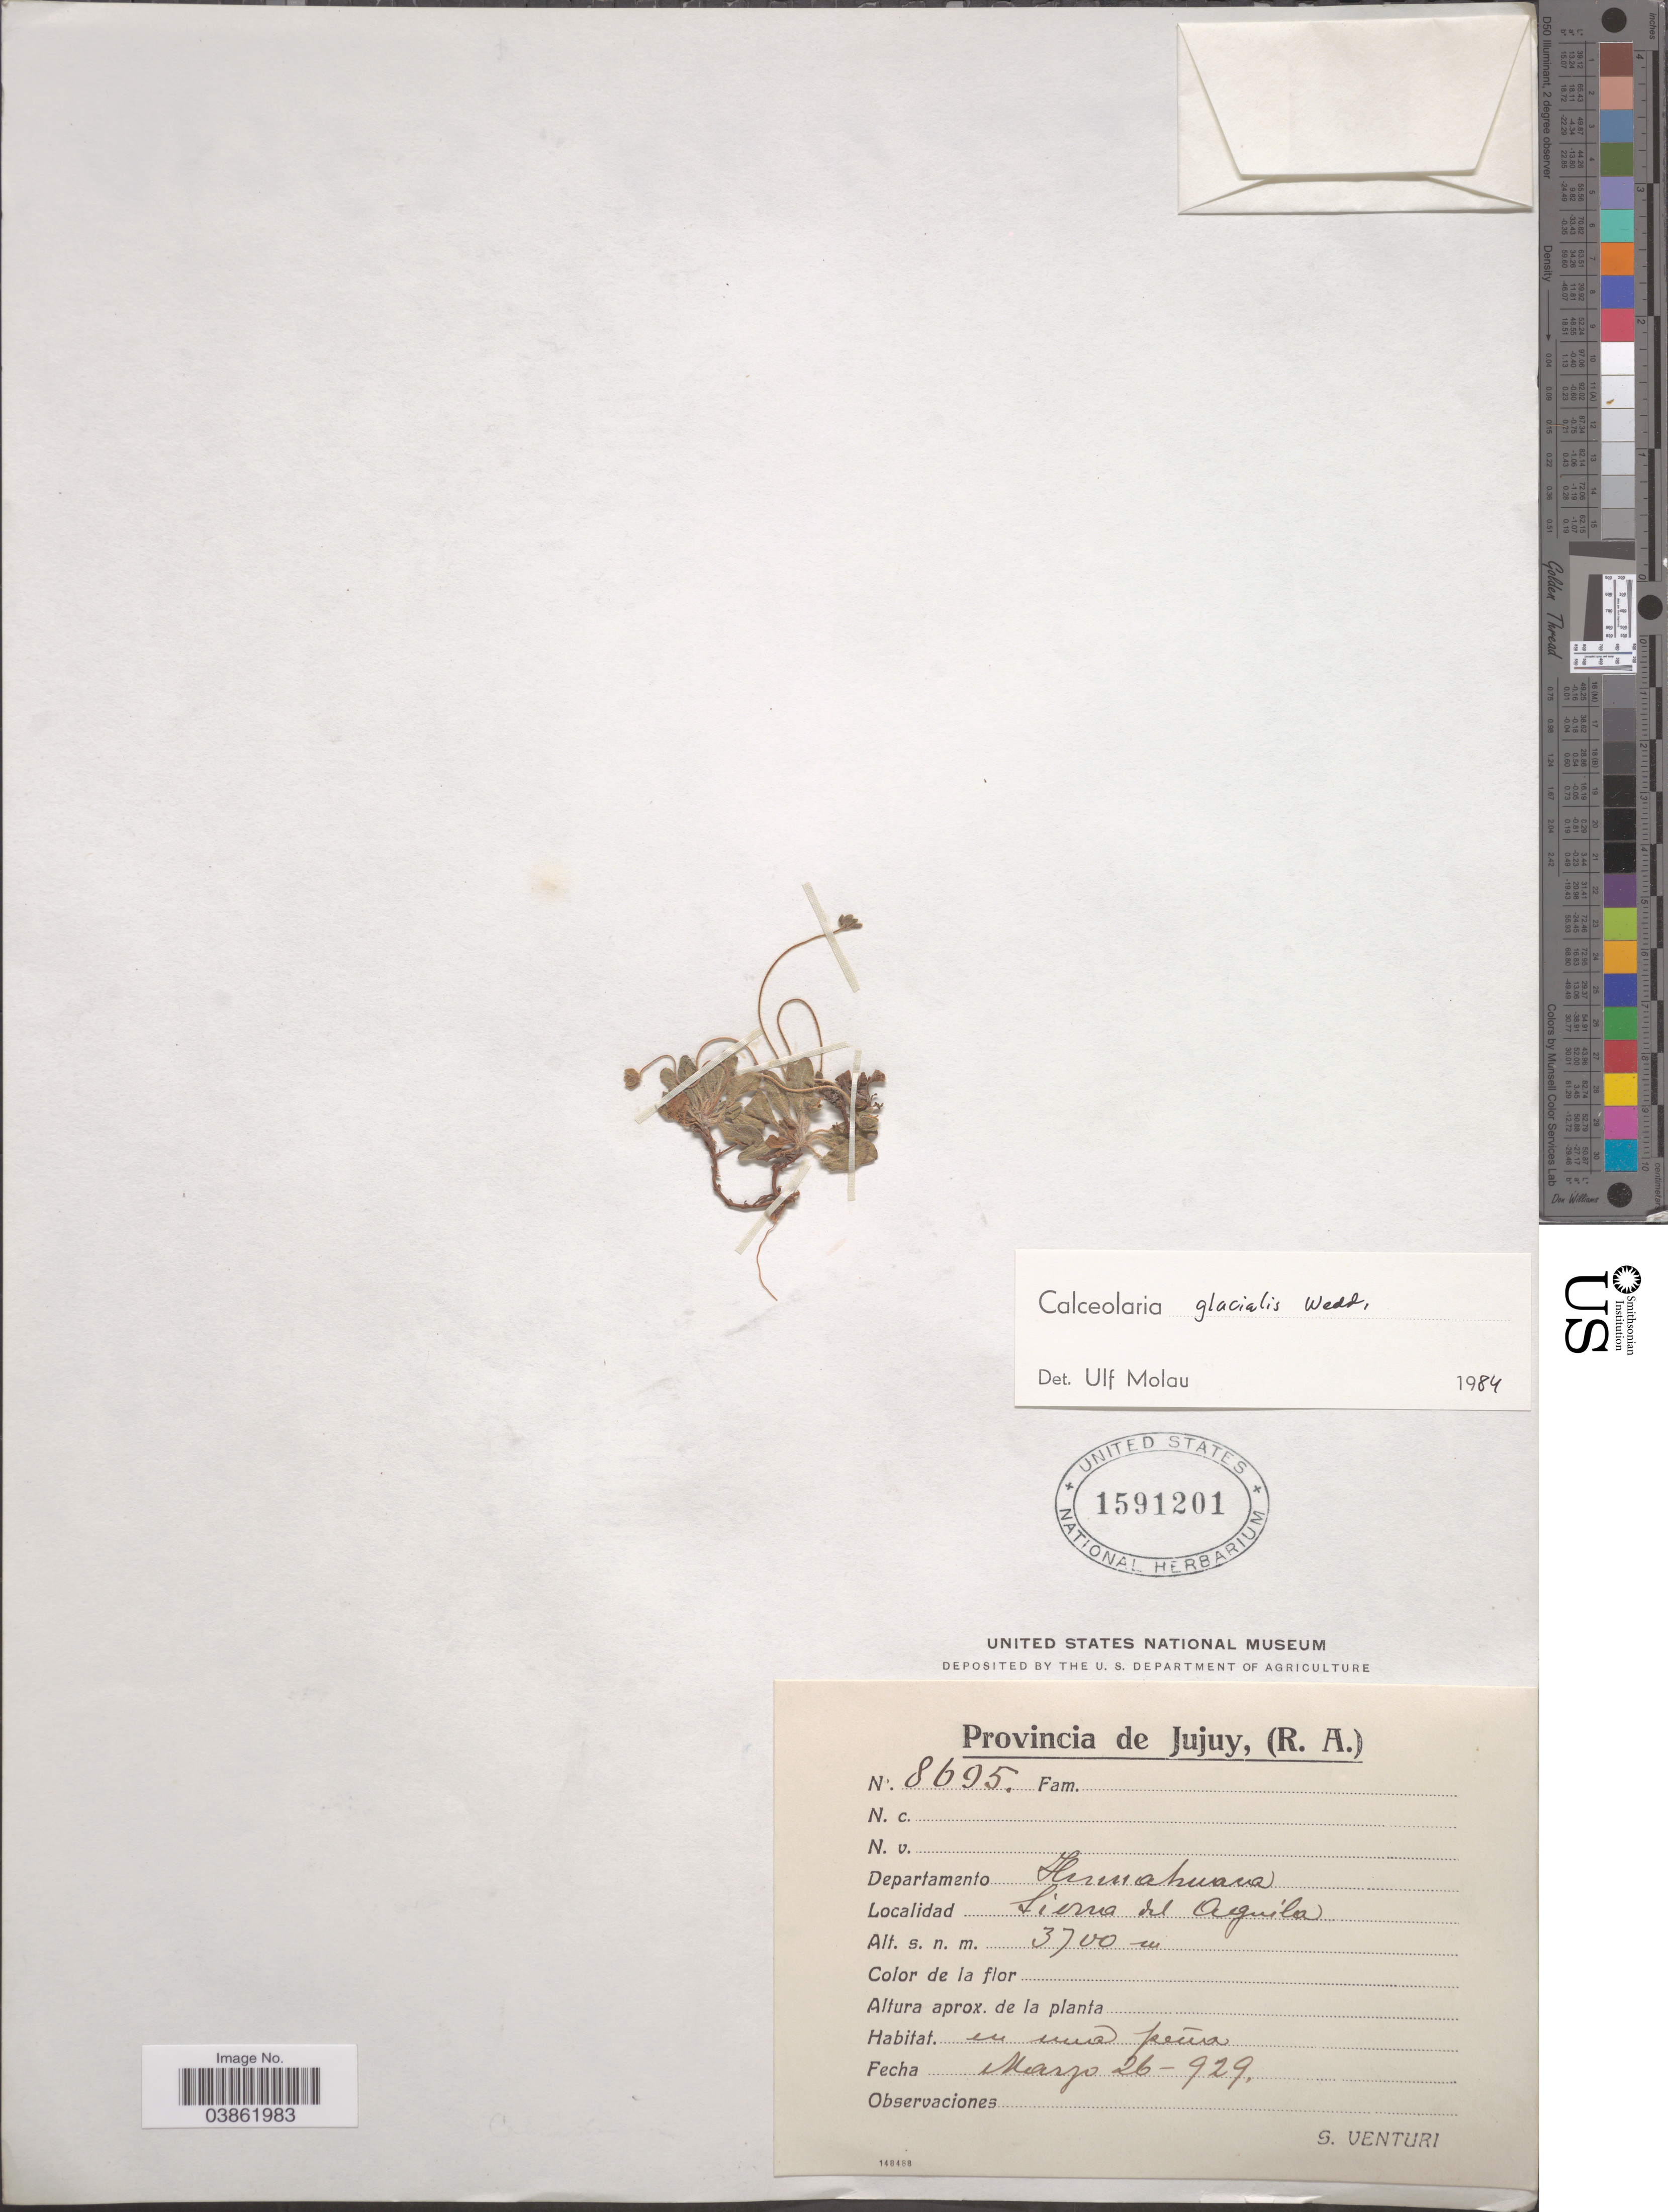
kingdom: Plantae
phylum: Tracheophyta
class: Magnoliopsida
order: Lamiales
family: Calceolariaceae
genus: Calceolaria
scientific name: Calceolaria glacialis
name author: Wedd.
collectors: S. Venturi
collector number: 8695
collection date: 1929-03-26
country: Argentina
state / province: Jujuy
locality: Departamento Humahuara. Sierra del Aguila.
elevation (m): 3700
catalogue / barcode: US 1591201